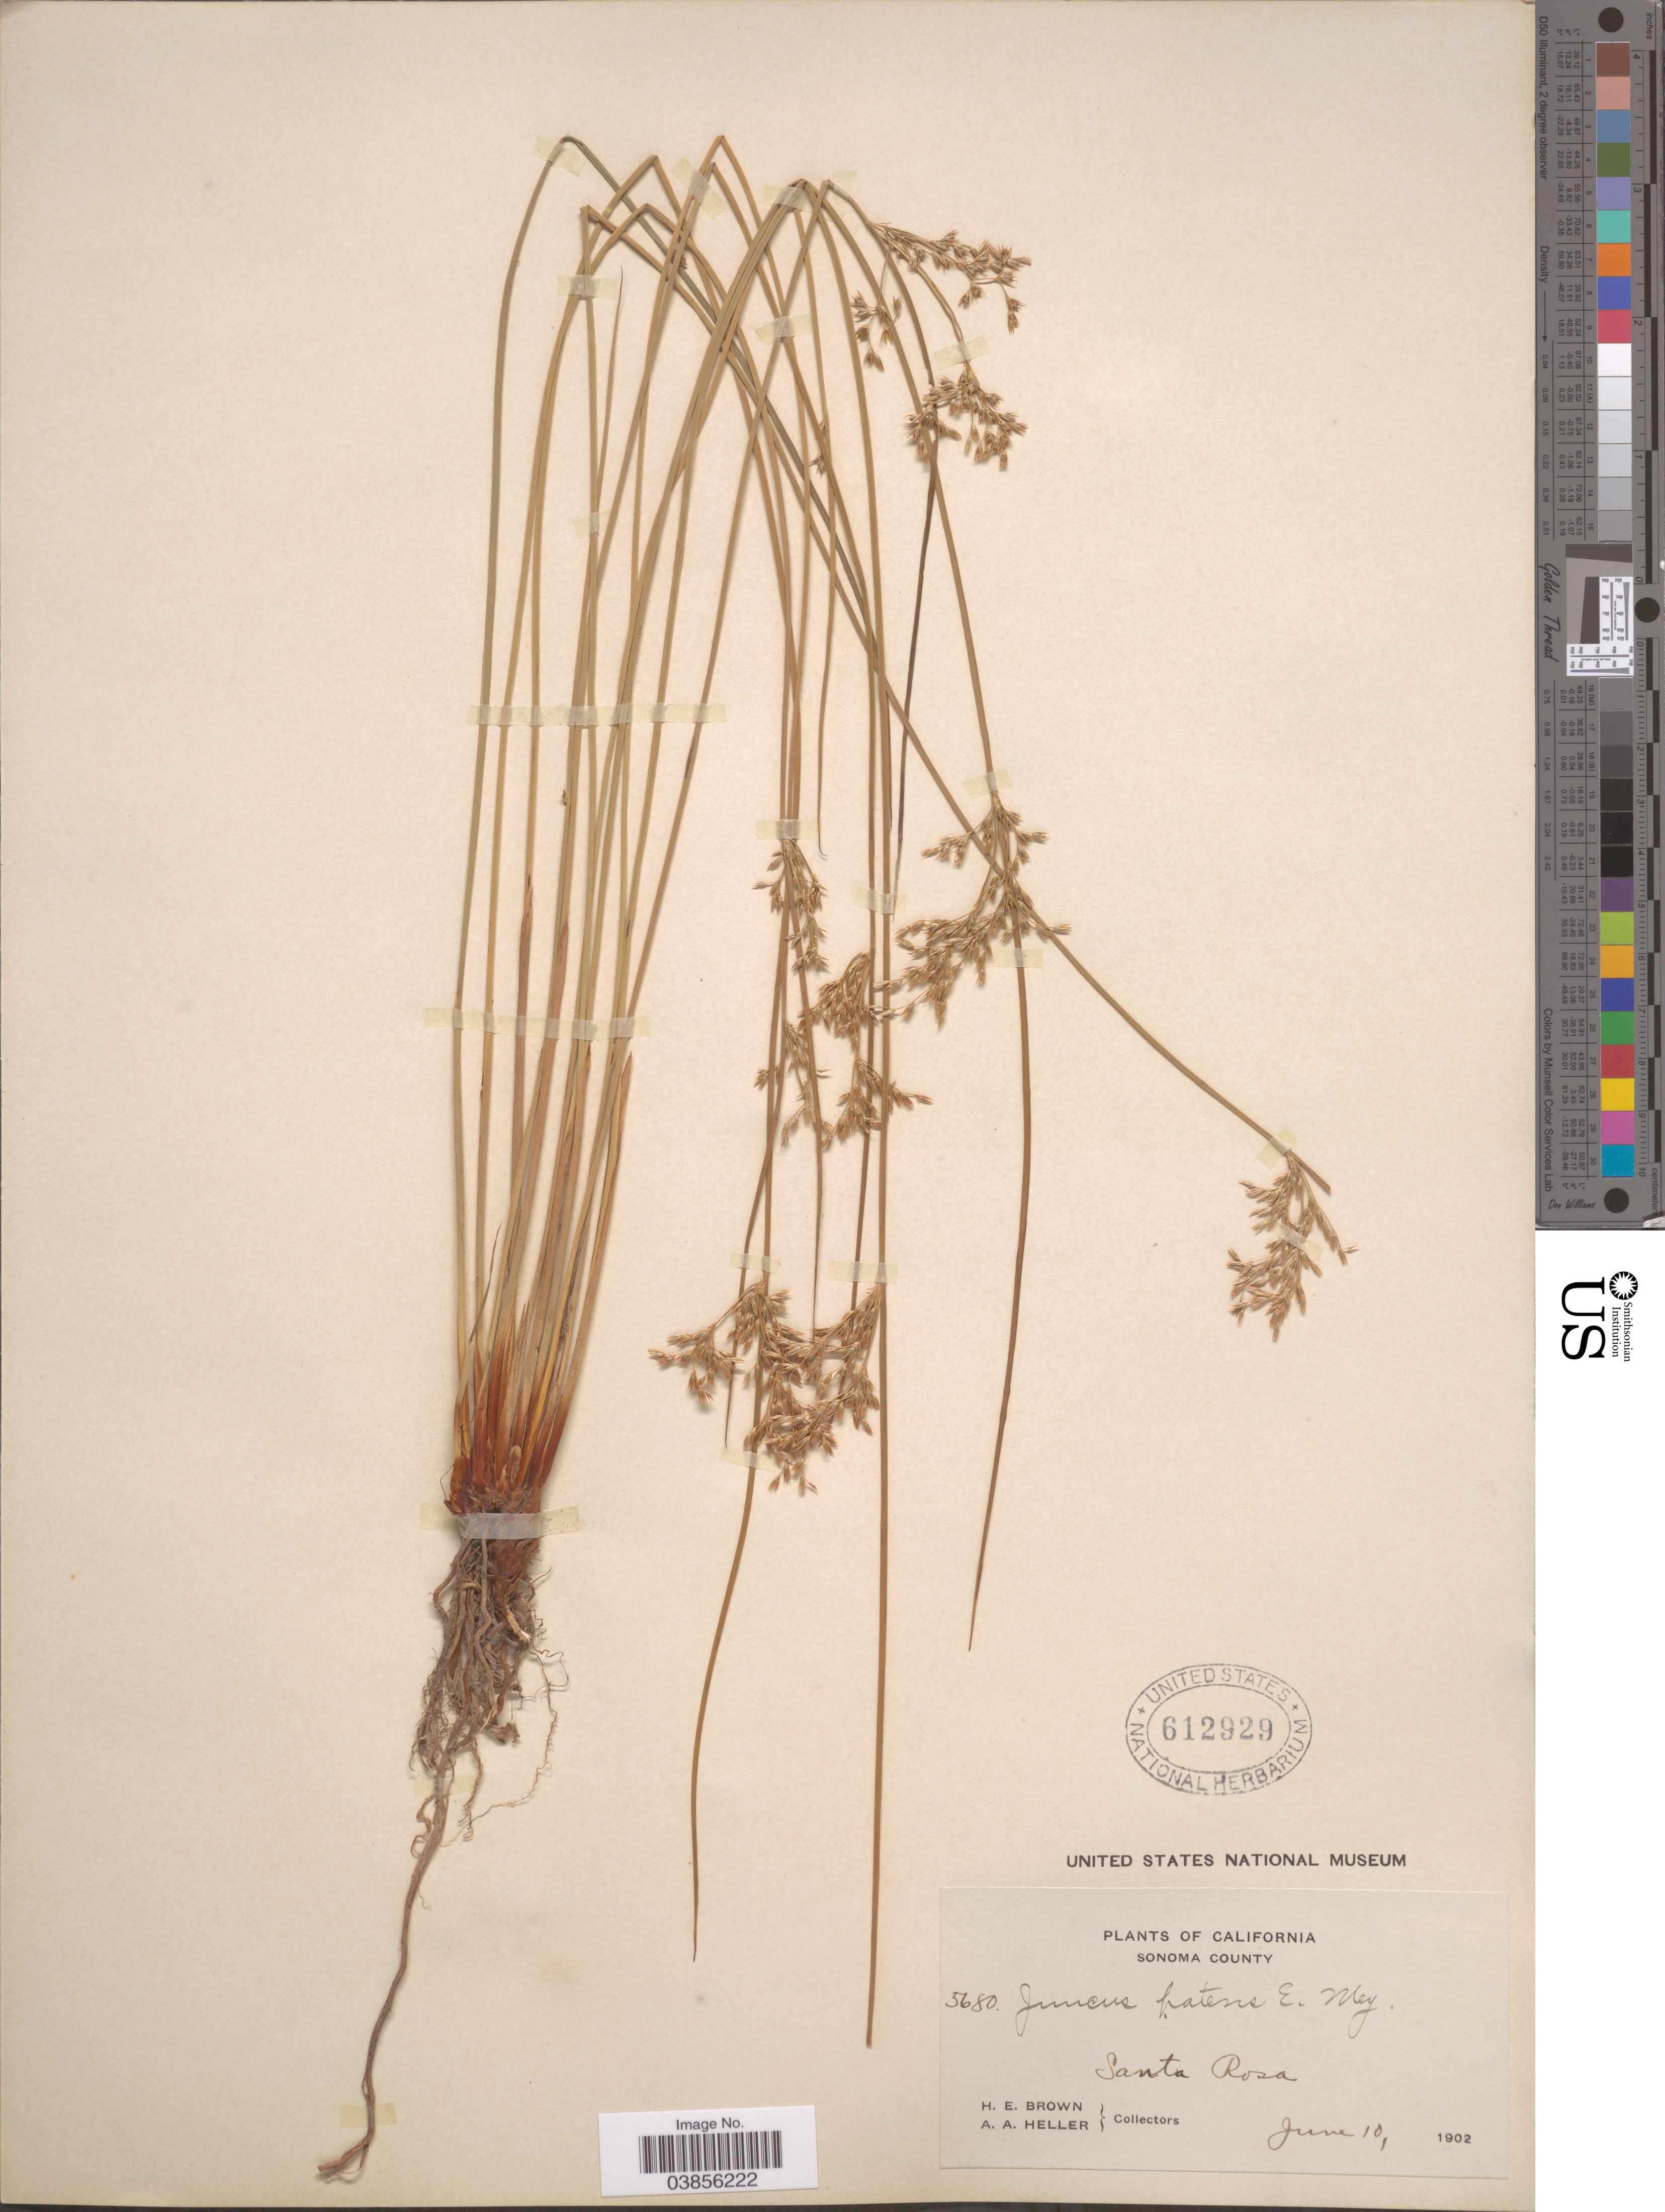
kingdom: Plantae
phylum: Tracheophyta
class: Liliopsida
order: Poales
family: Juncaceae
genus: Juncus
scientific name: Juncus patens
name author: E. Mey.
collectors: H. E. Brown & A. A. Heller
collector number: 5680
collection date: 1902-06-10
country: United States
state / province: California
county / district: Sonoma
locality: Sonoma County. Santa Rosa.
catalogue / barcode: US 612929